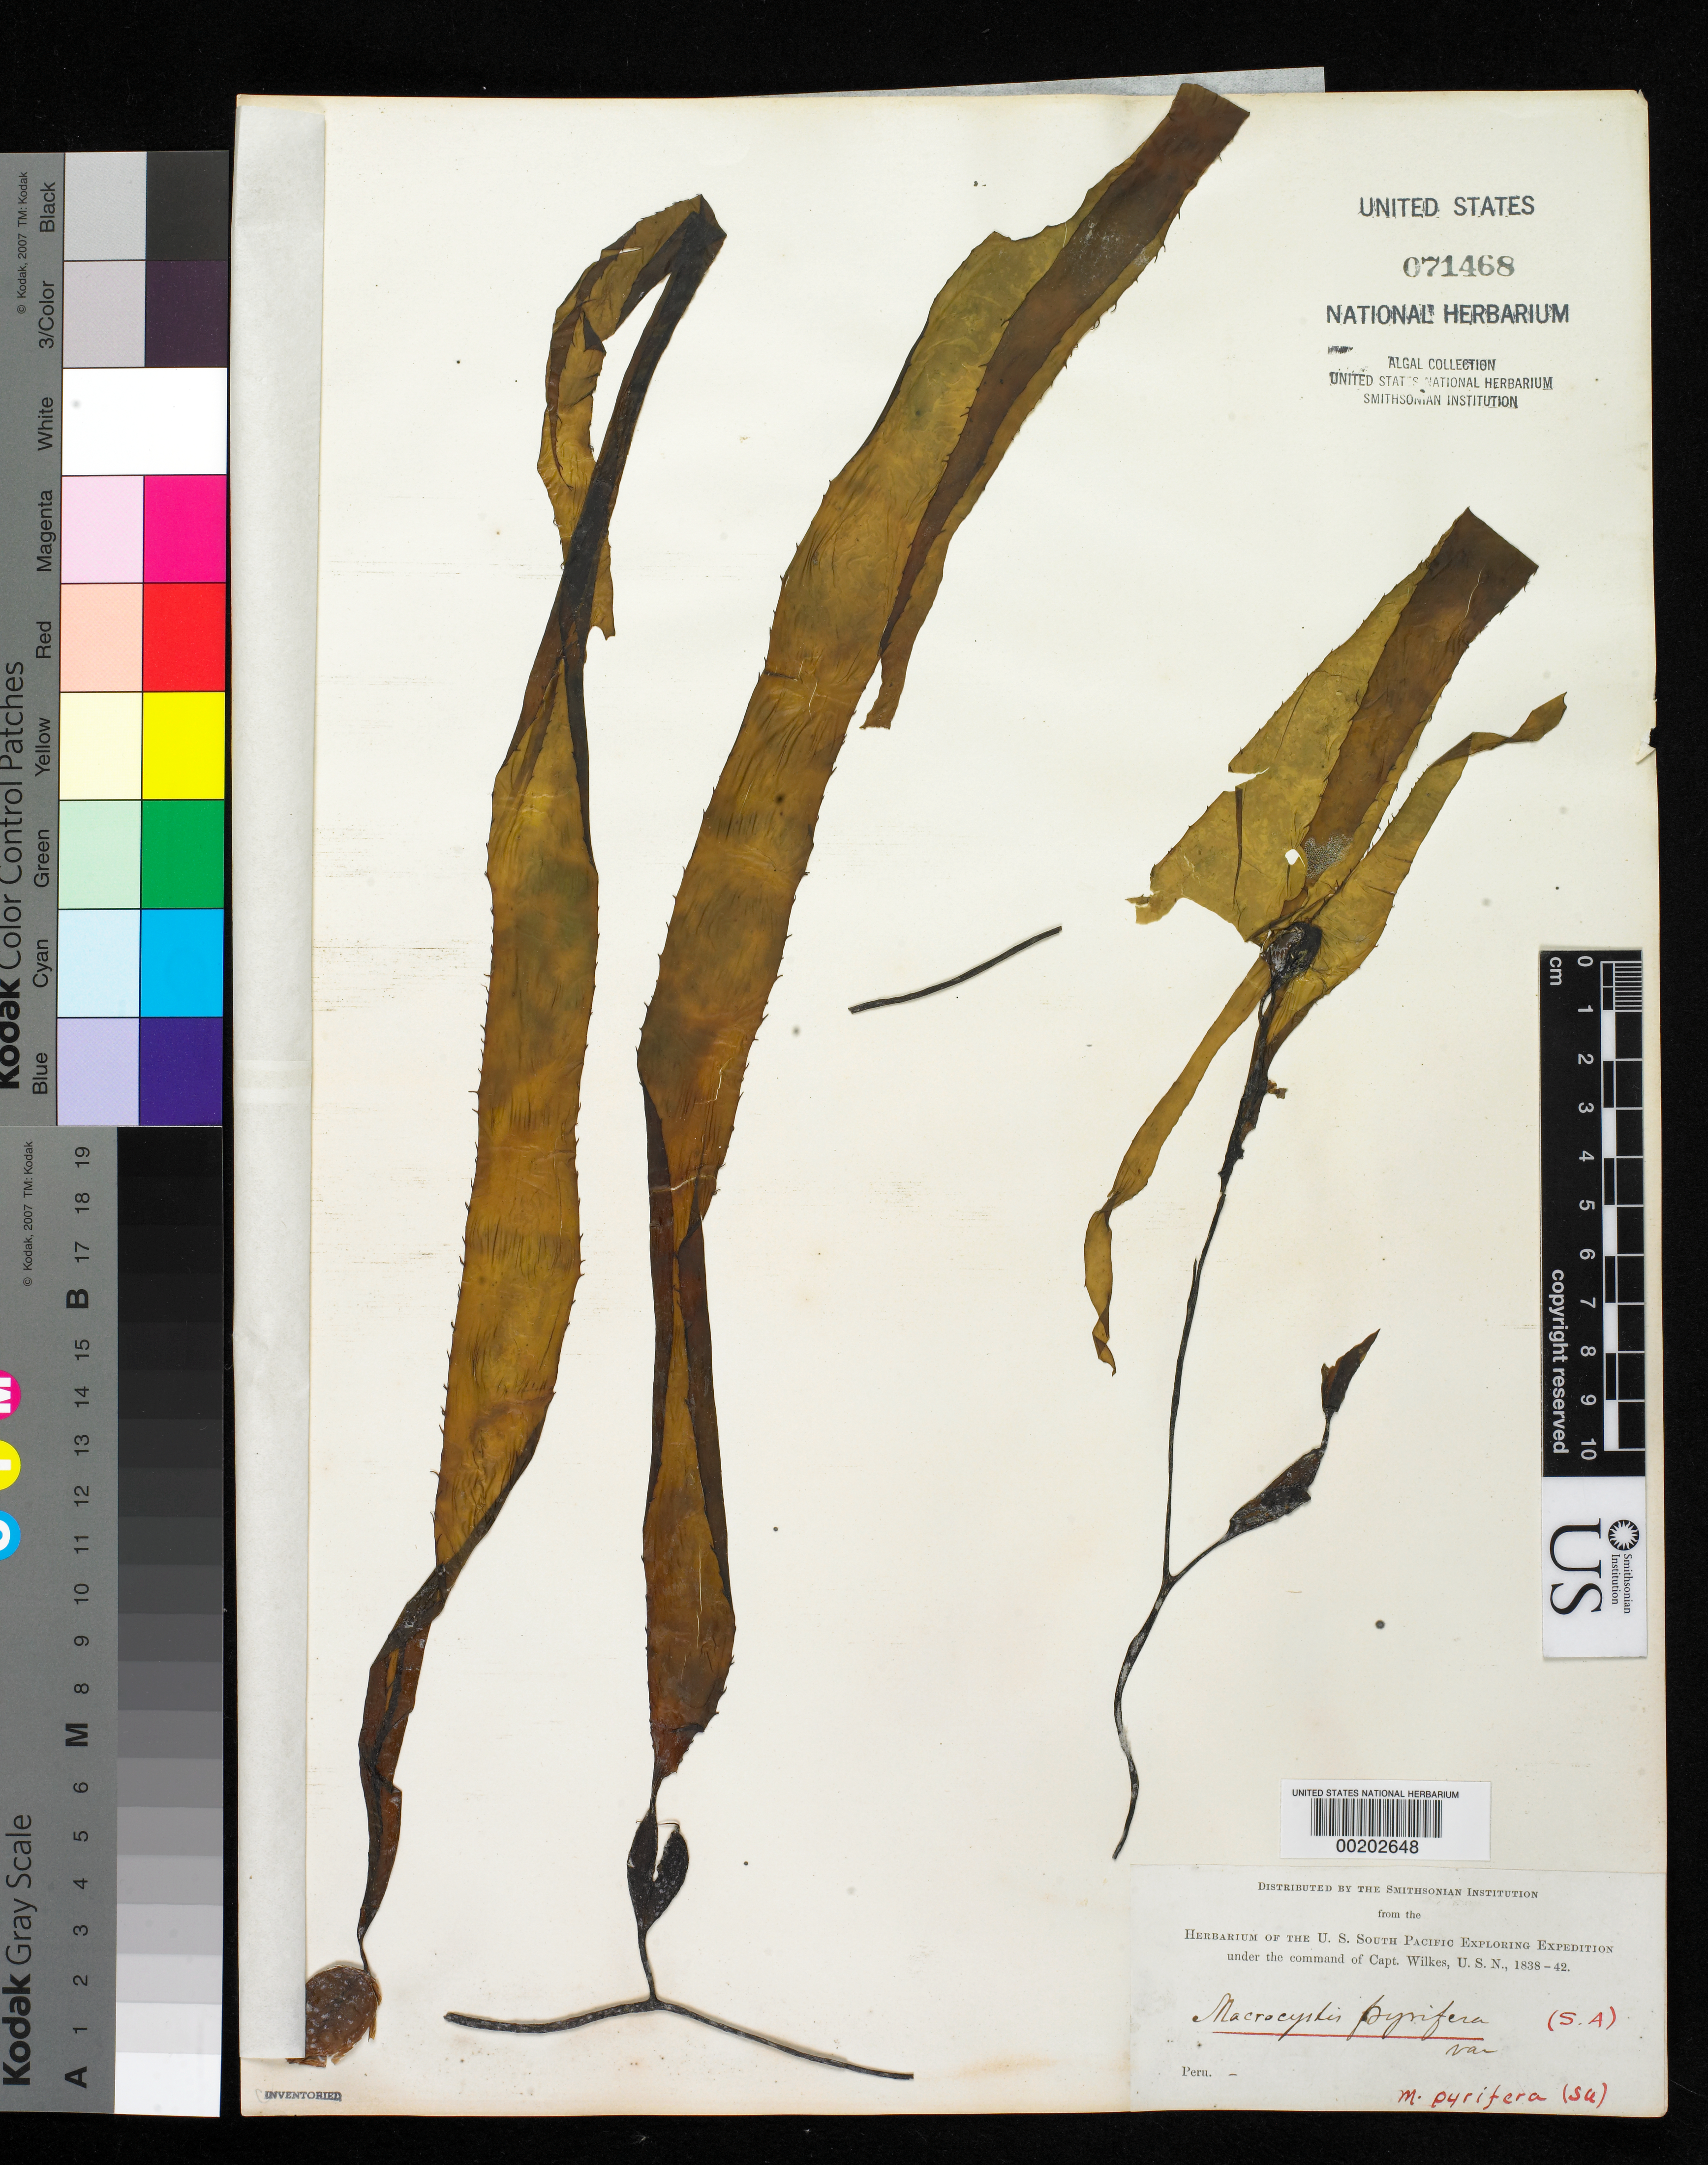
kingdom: Chromista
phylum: Ochrophyta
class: Phaeophyceae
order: Laminariales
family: Laminariaceae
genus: Macrocystis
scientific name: Macrocystis pyrifera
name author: (L.) C. Agardh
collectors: W. D. Brackenridge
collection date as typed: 1839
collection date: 1839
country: Peru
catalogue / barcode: US 71468